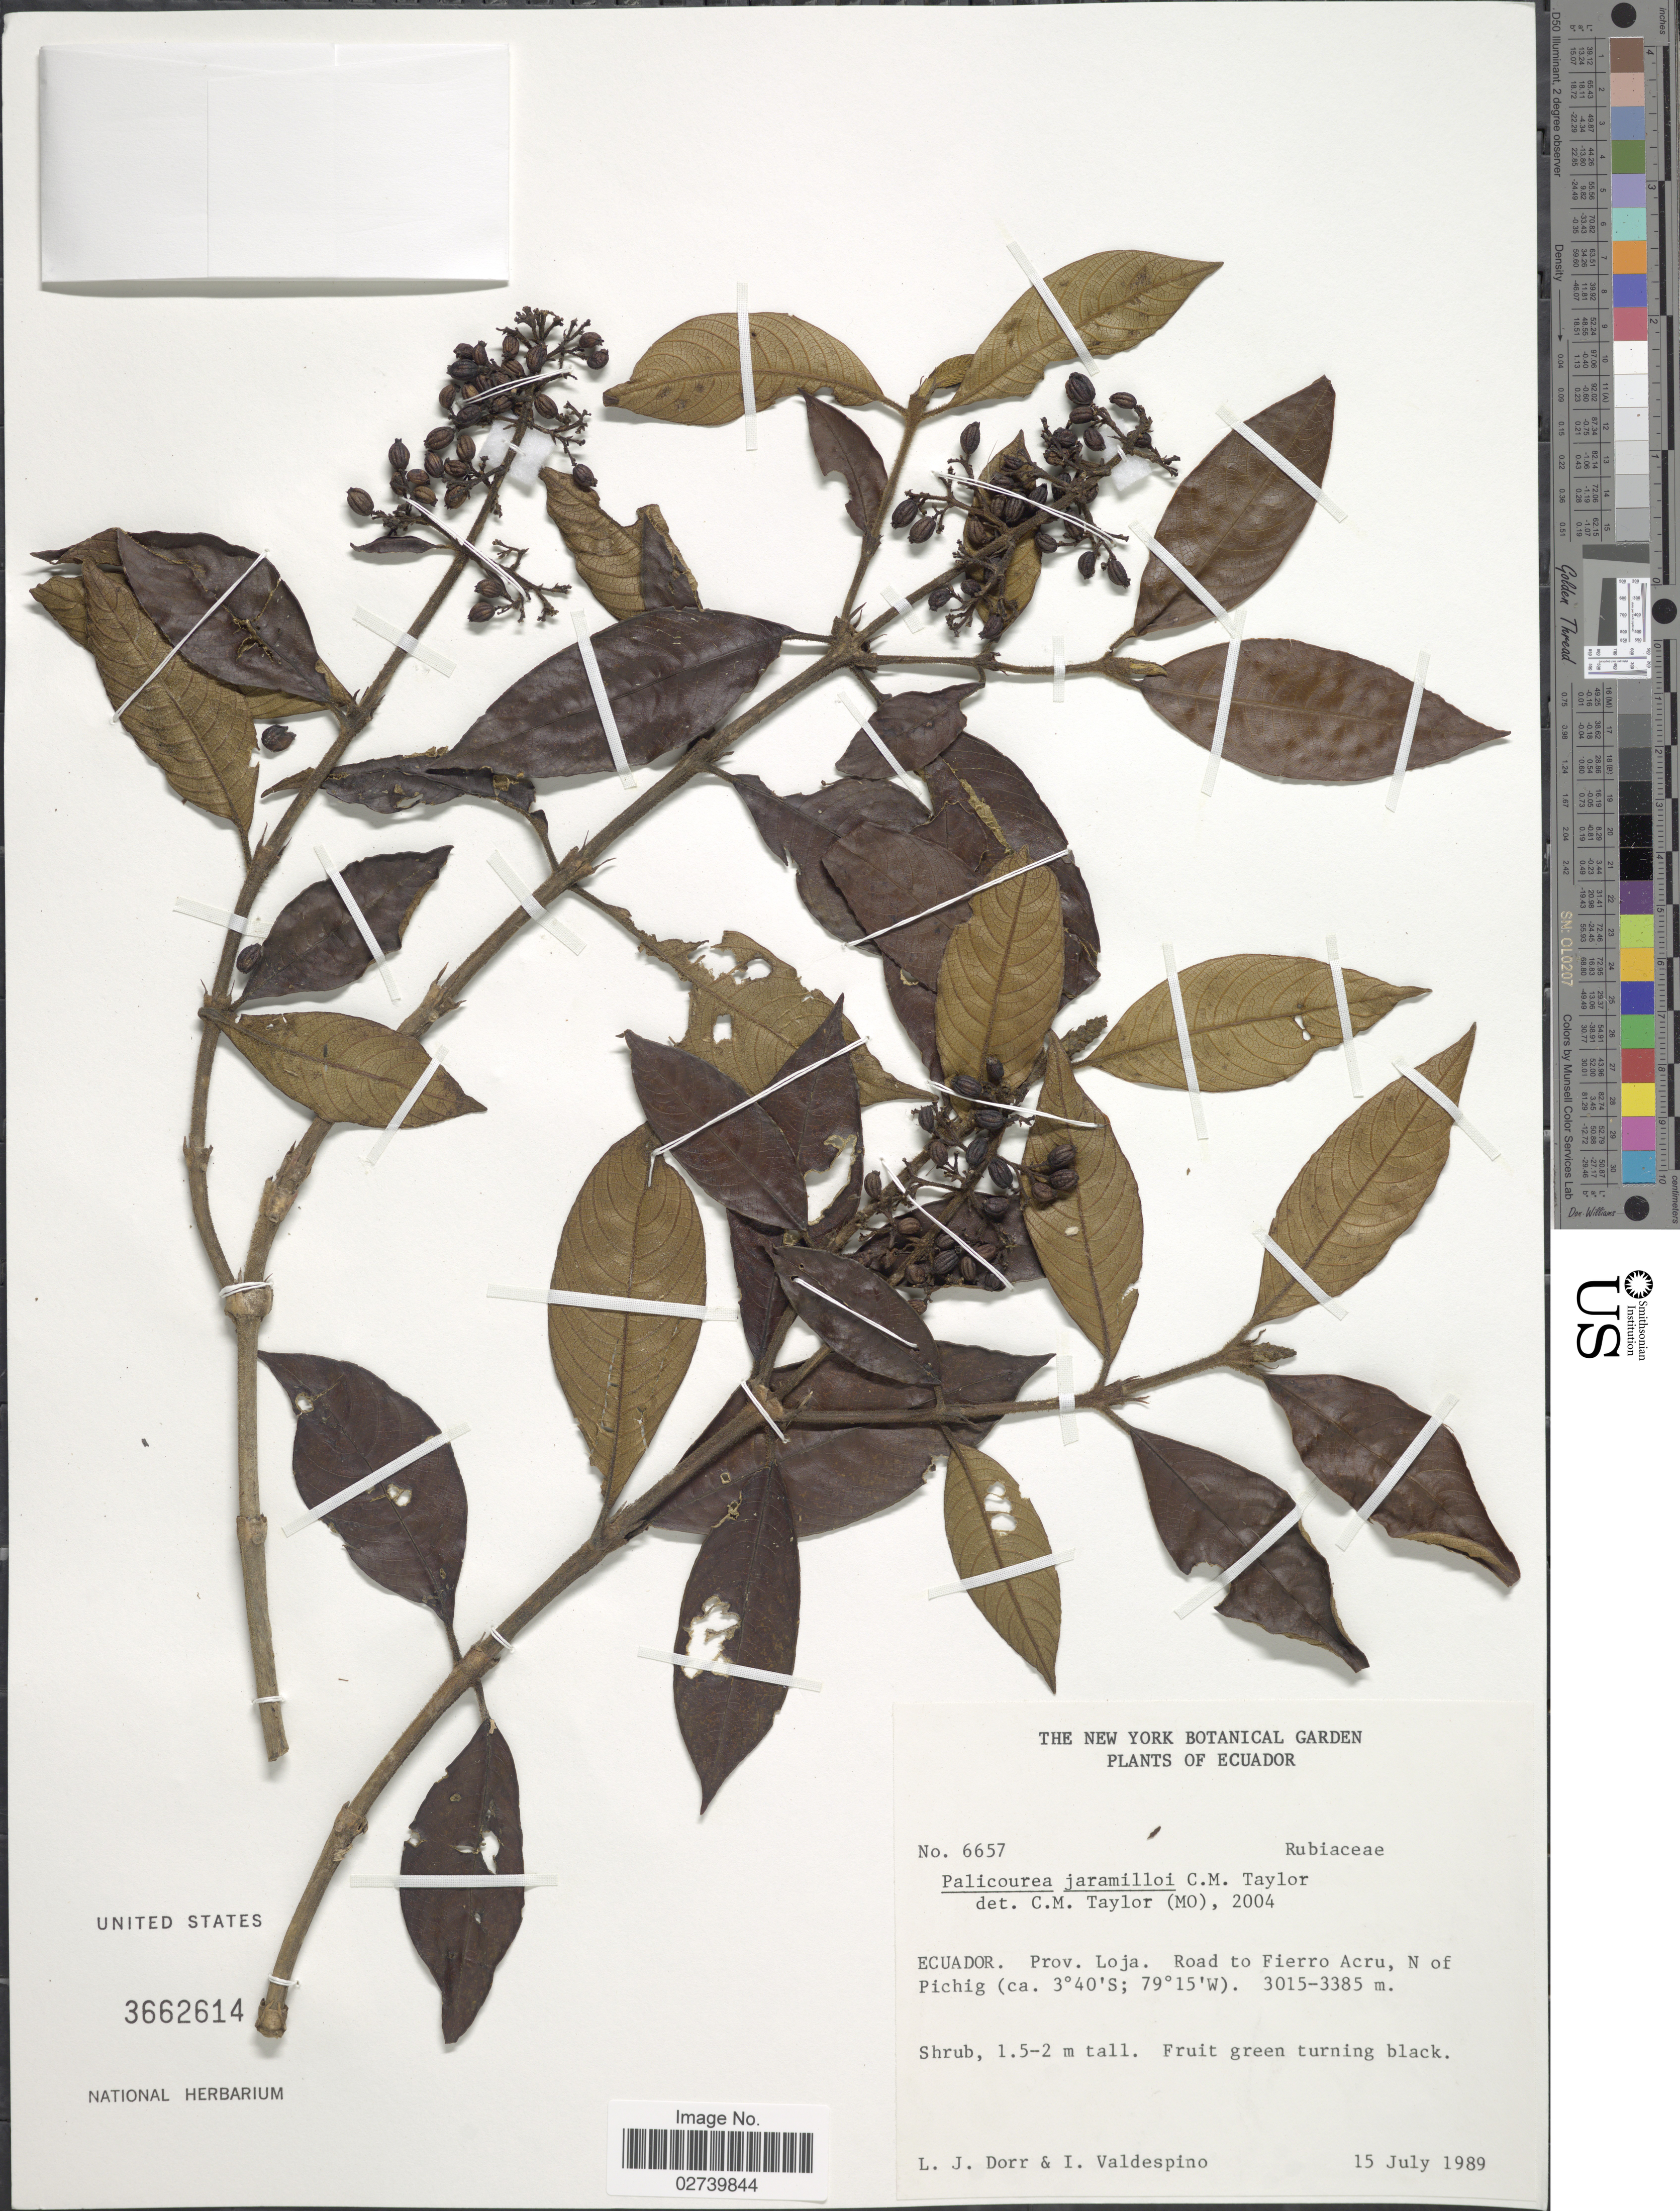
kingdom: Plantae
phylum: Tracheophyta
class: Magnoliopsida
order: Gentianales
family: Rubiaceae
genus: Palicourea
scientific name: Palicourea jaramilloi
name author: C.M. Taylor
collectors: L. J. Dorr & I. A. Valdespino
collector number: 6657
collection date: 1989-07-15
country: Ecuador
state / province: Loja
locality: Road to Fierro Acru, N of Pichig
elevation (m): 3015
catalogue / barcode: US 3662614